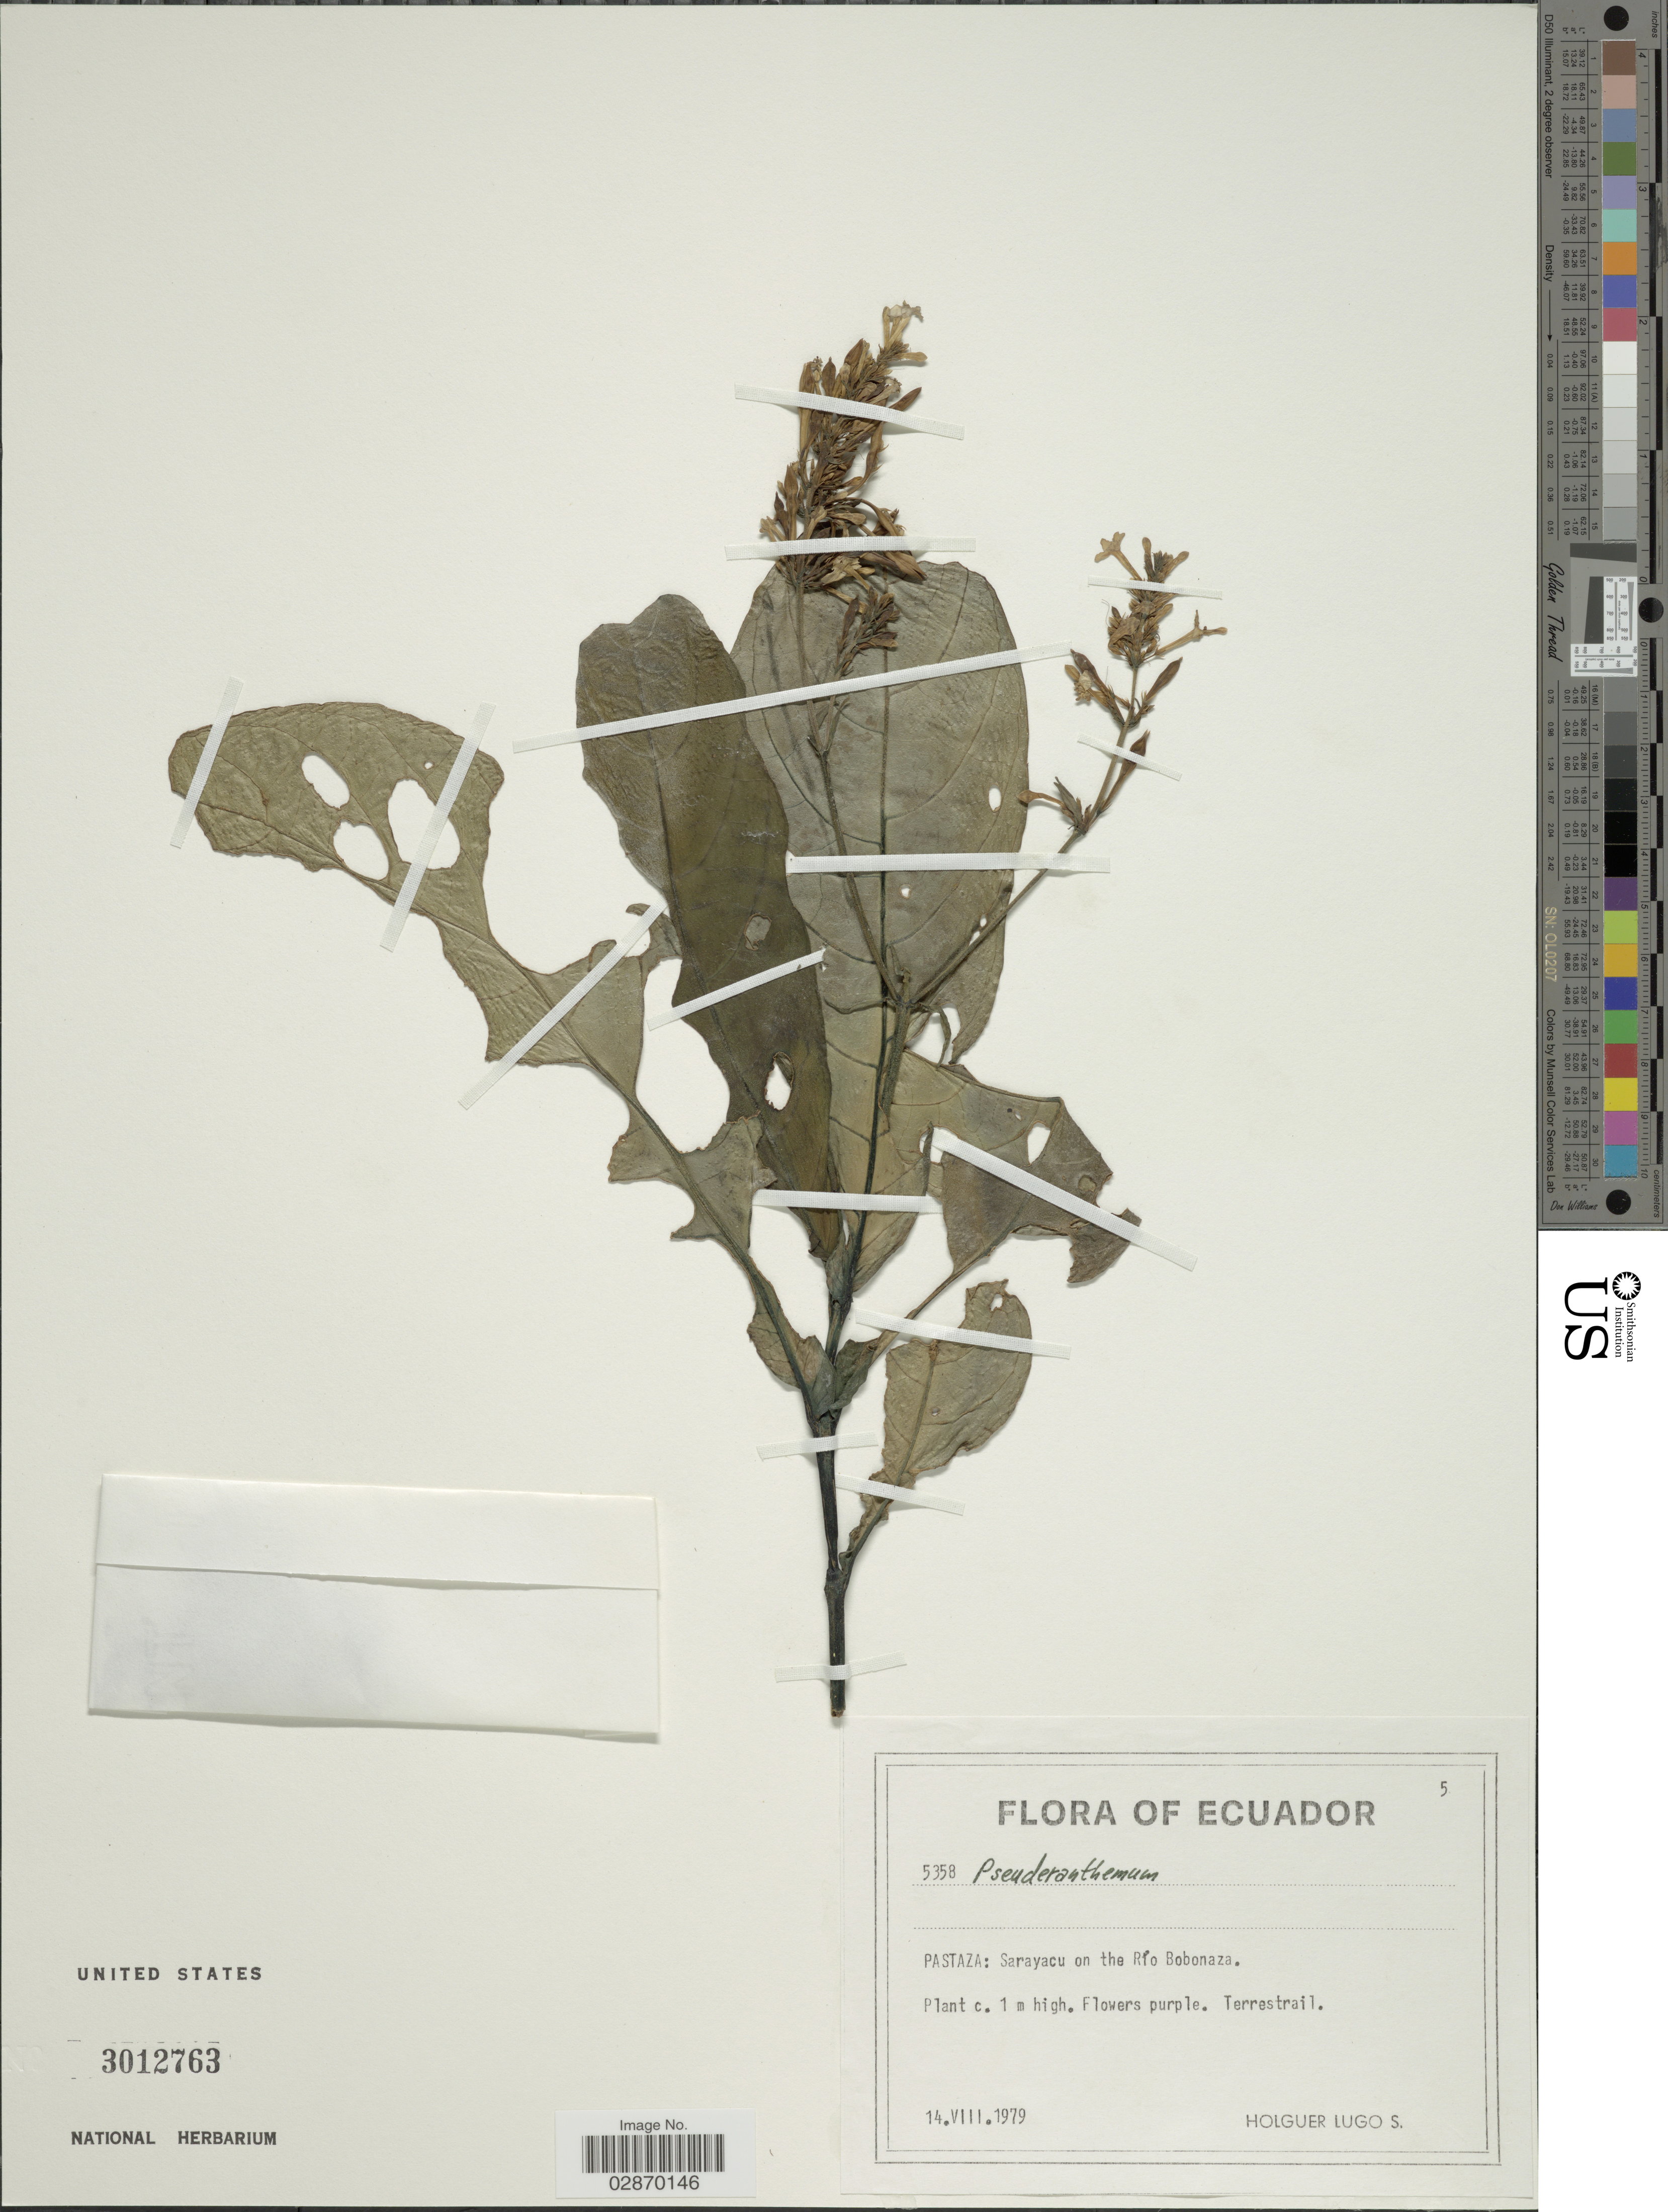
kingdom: Plantae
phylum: Tracheophyta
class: Magnoliopsida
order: Lamiales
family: Acanthaceae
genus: Pseuderanthemum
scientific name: Pseuderanthemum subauriculatum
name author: Mildbr.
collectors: H. Lugo S.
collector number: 5358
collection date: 1979-08-14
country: Ecuador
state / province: Pastaza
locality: Sarayacu on the Río Bobonaza.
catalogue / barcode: US 3012763